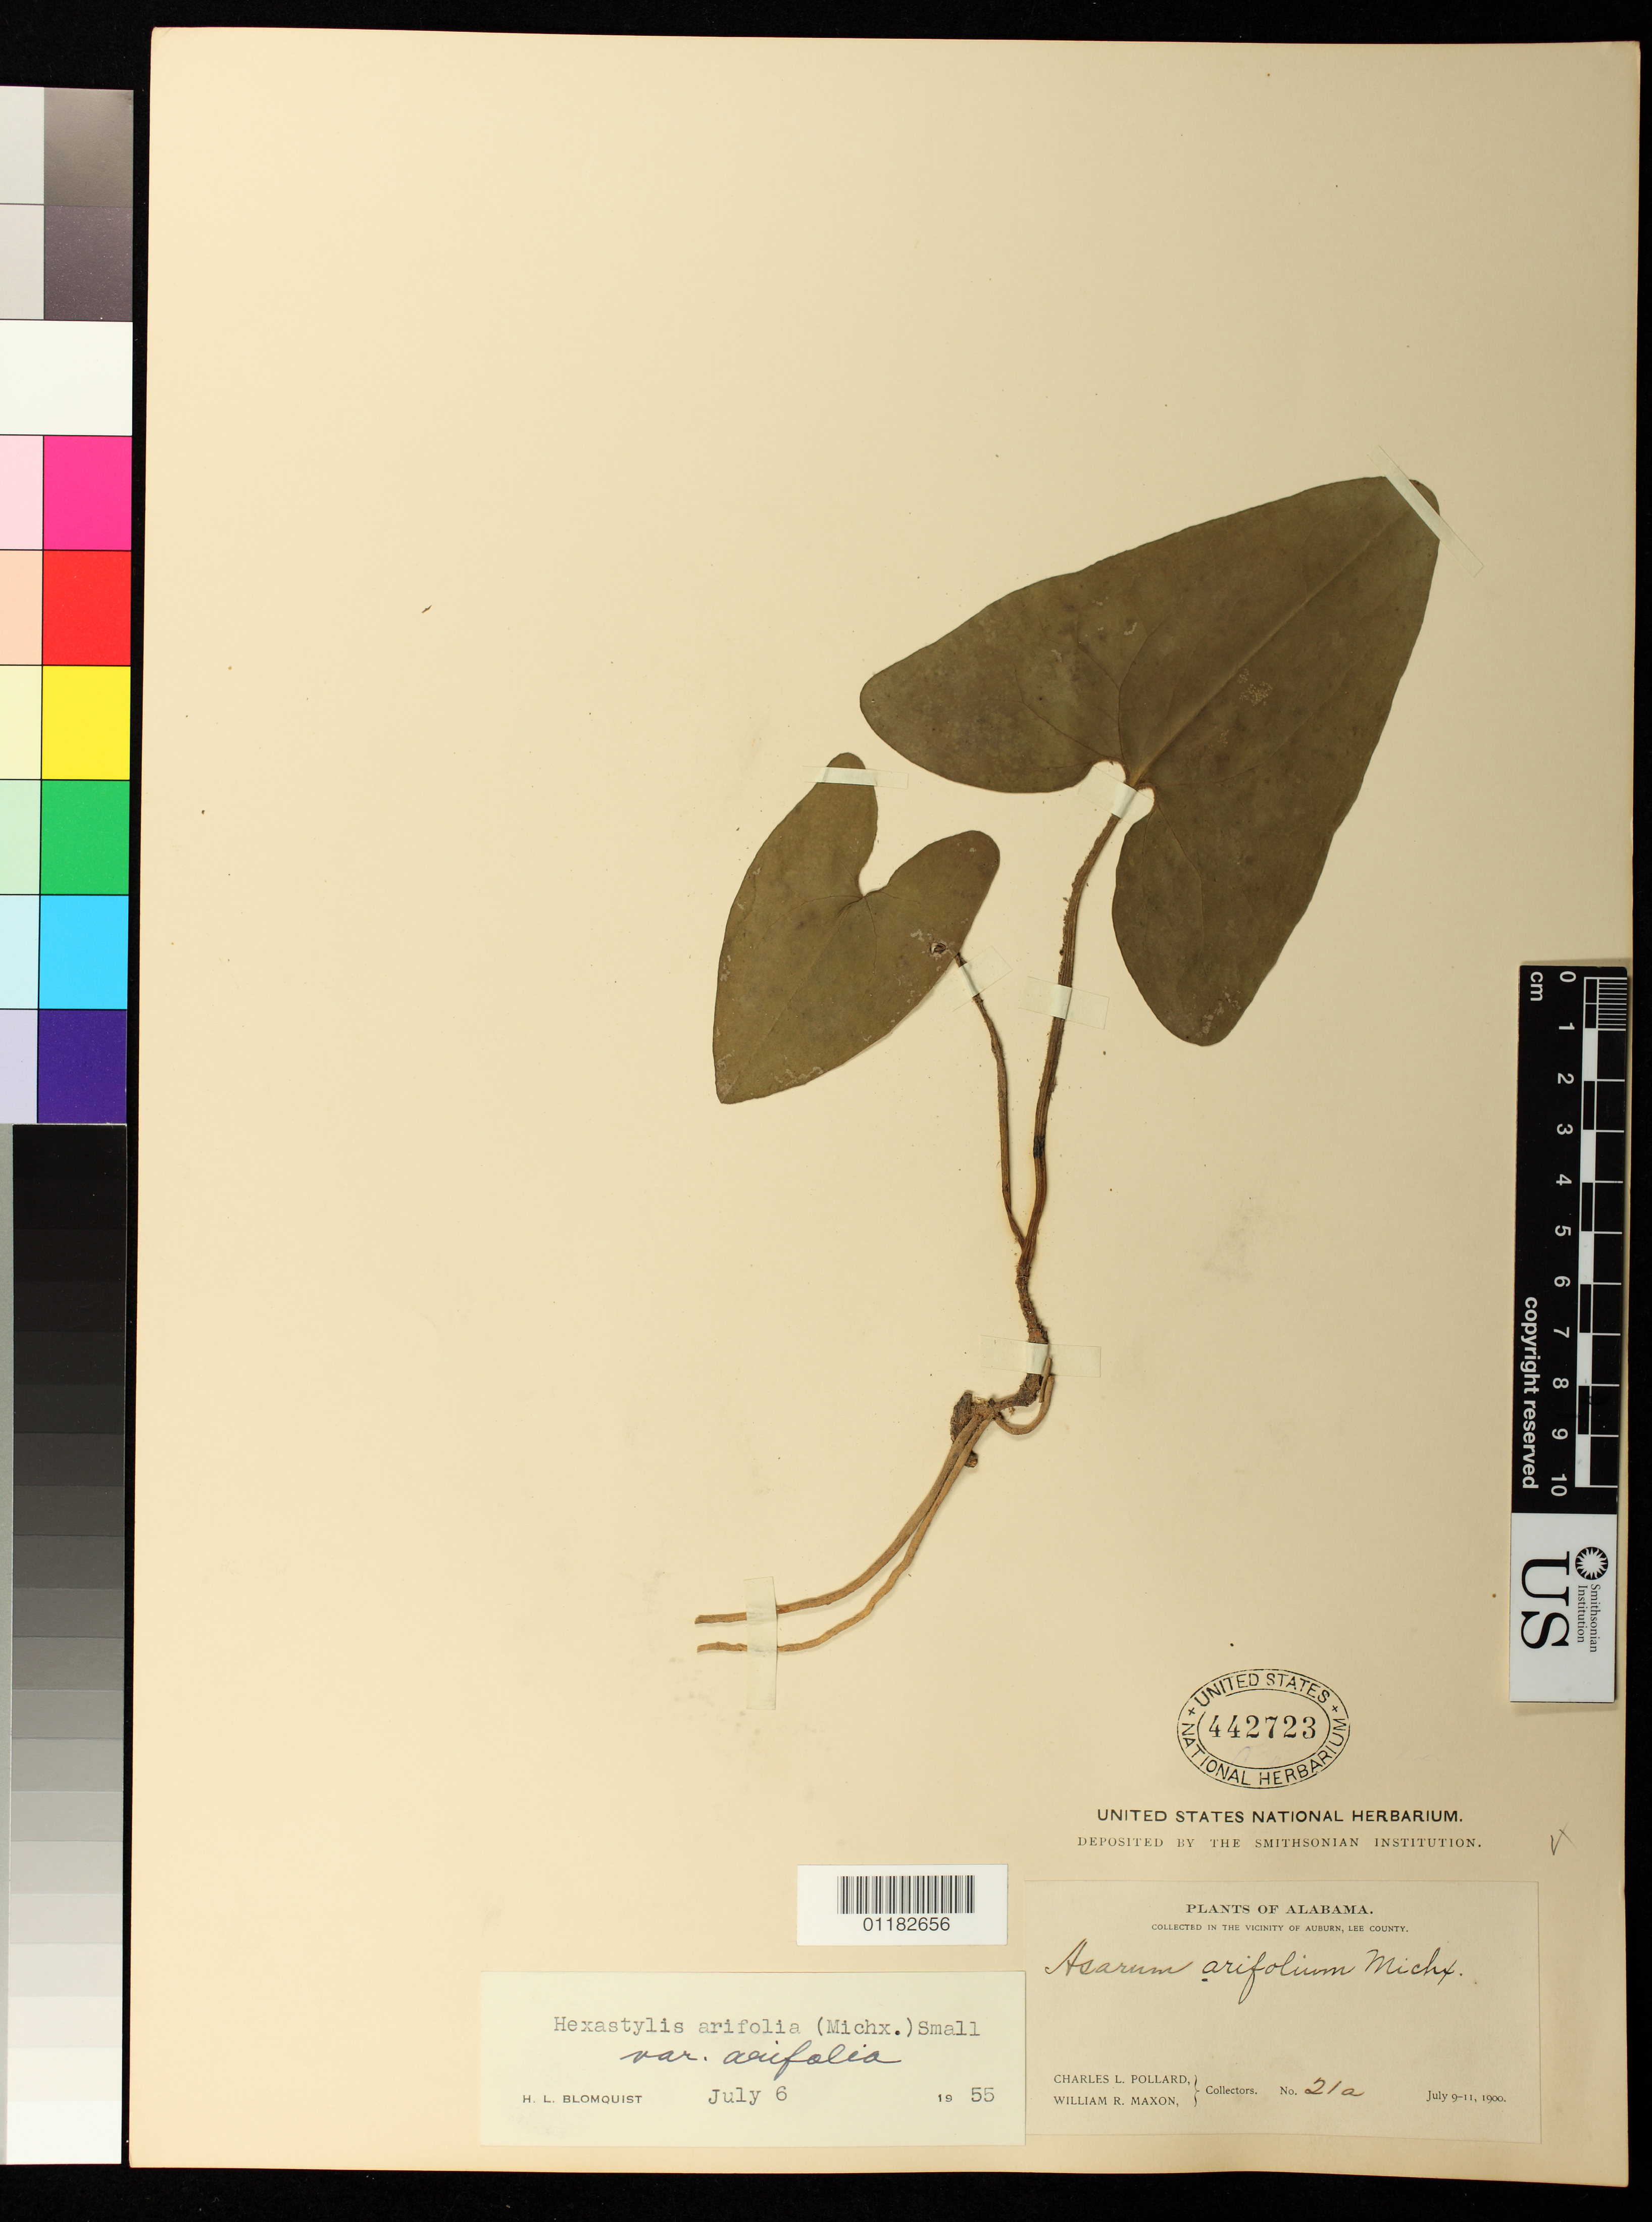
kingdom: Plantae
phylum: Tracheophyta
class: Magnoliopsida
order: Piperales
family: Aristolochiaceae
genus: Hexastylis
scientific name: Hexastylis arifolia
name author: (Michx.) Small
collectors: C. L. Pollard & W. R. Maxon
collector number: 21a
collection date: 1900-07-09/1900-07-11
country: United States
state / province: Alabama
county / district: Lee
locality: Vicinity of Auburn, Lee County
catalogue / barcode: US 442723